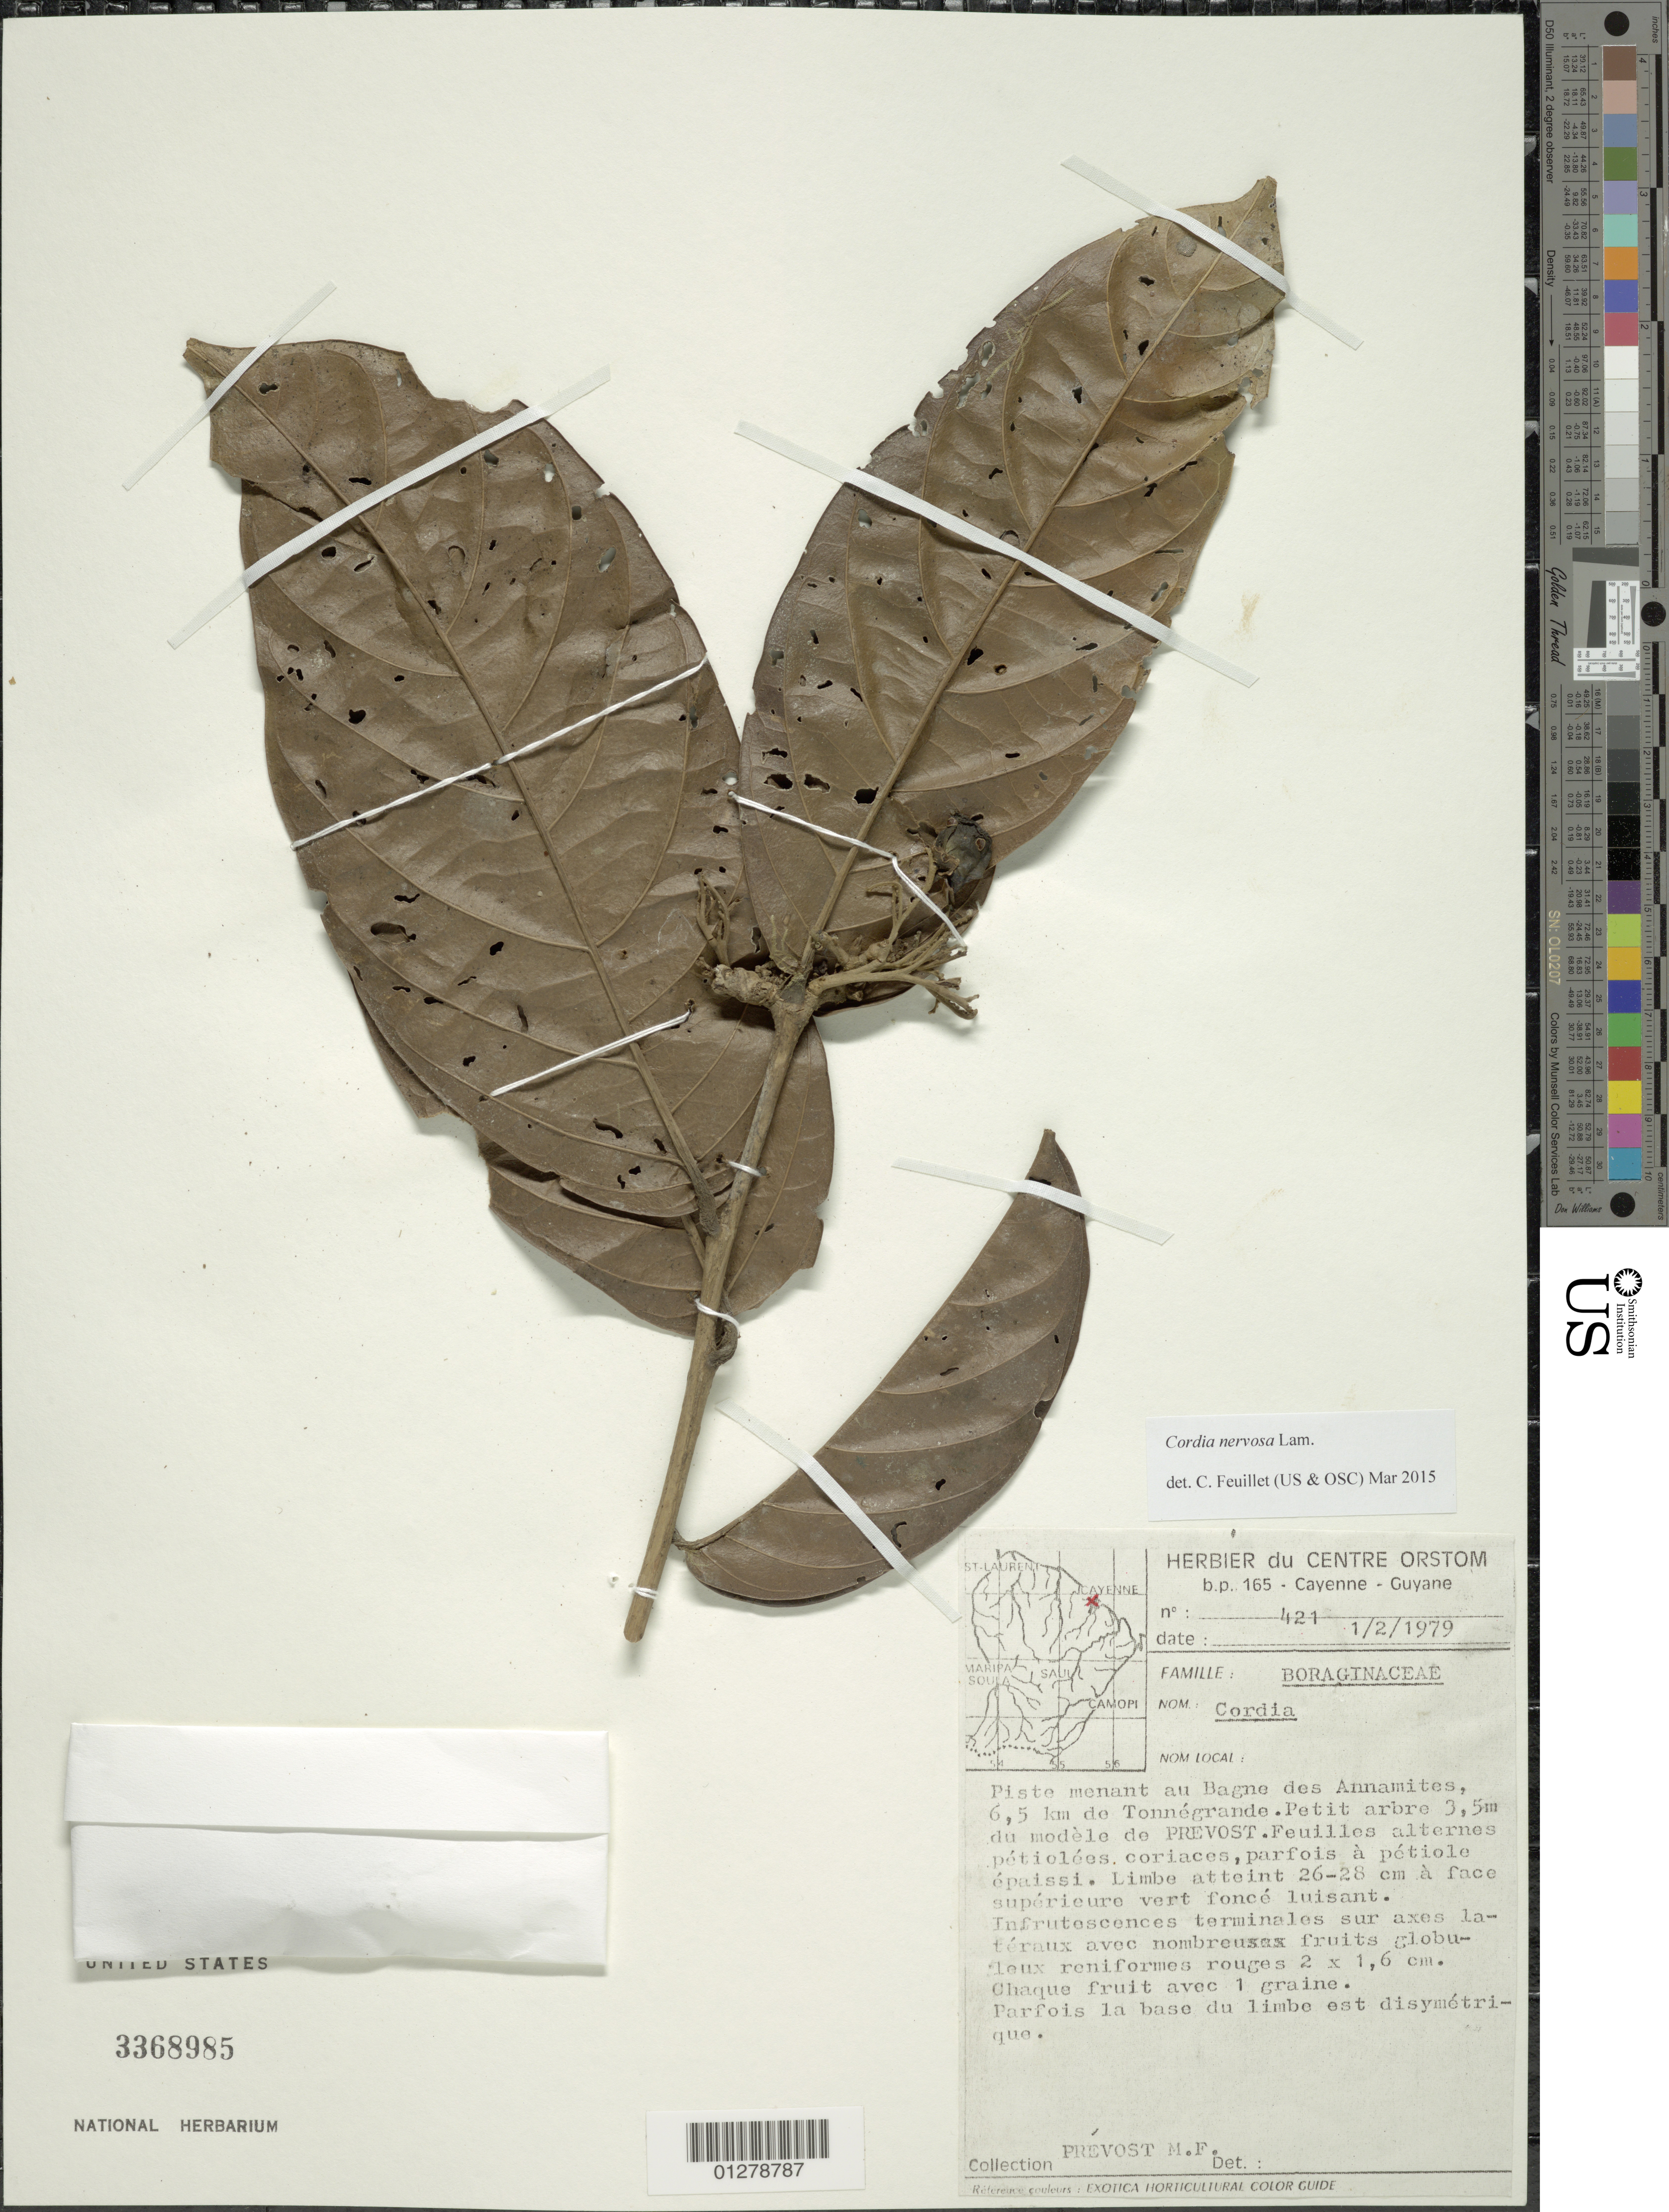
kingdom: Plantae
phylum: Tracheophyta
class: Magnoliopsida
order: Boraginales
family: Cordiaceae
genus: Cordia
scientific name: Cordia nervosa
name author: Lam.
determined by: Feuillet, C.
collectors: M.-F. Prévost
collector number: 421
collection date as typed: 1/2/1979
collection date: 1979-02-01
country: French Guiana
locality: Poste menant au Bagne des Annamites, 6.5 km de Tonnegrande.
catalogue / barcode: US 3368985